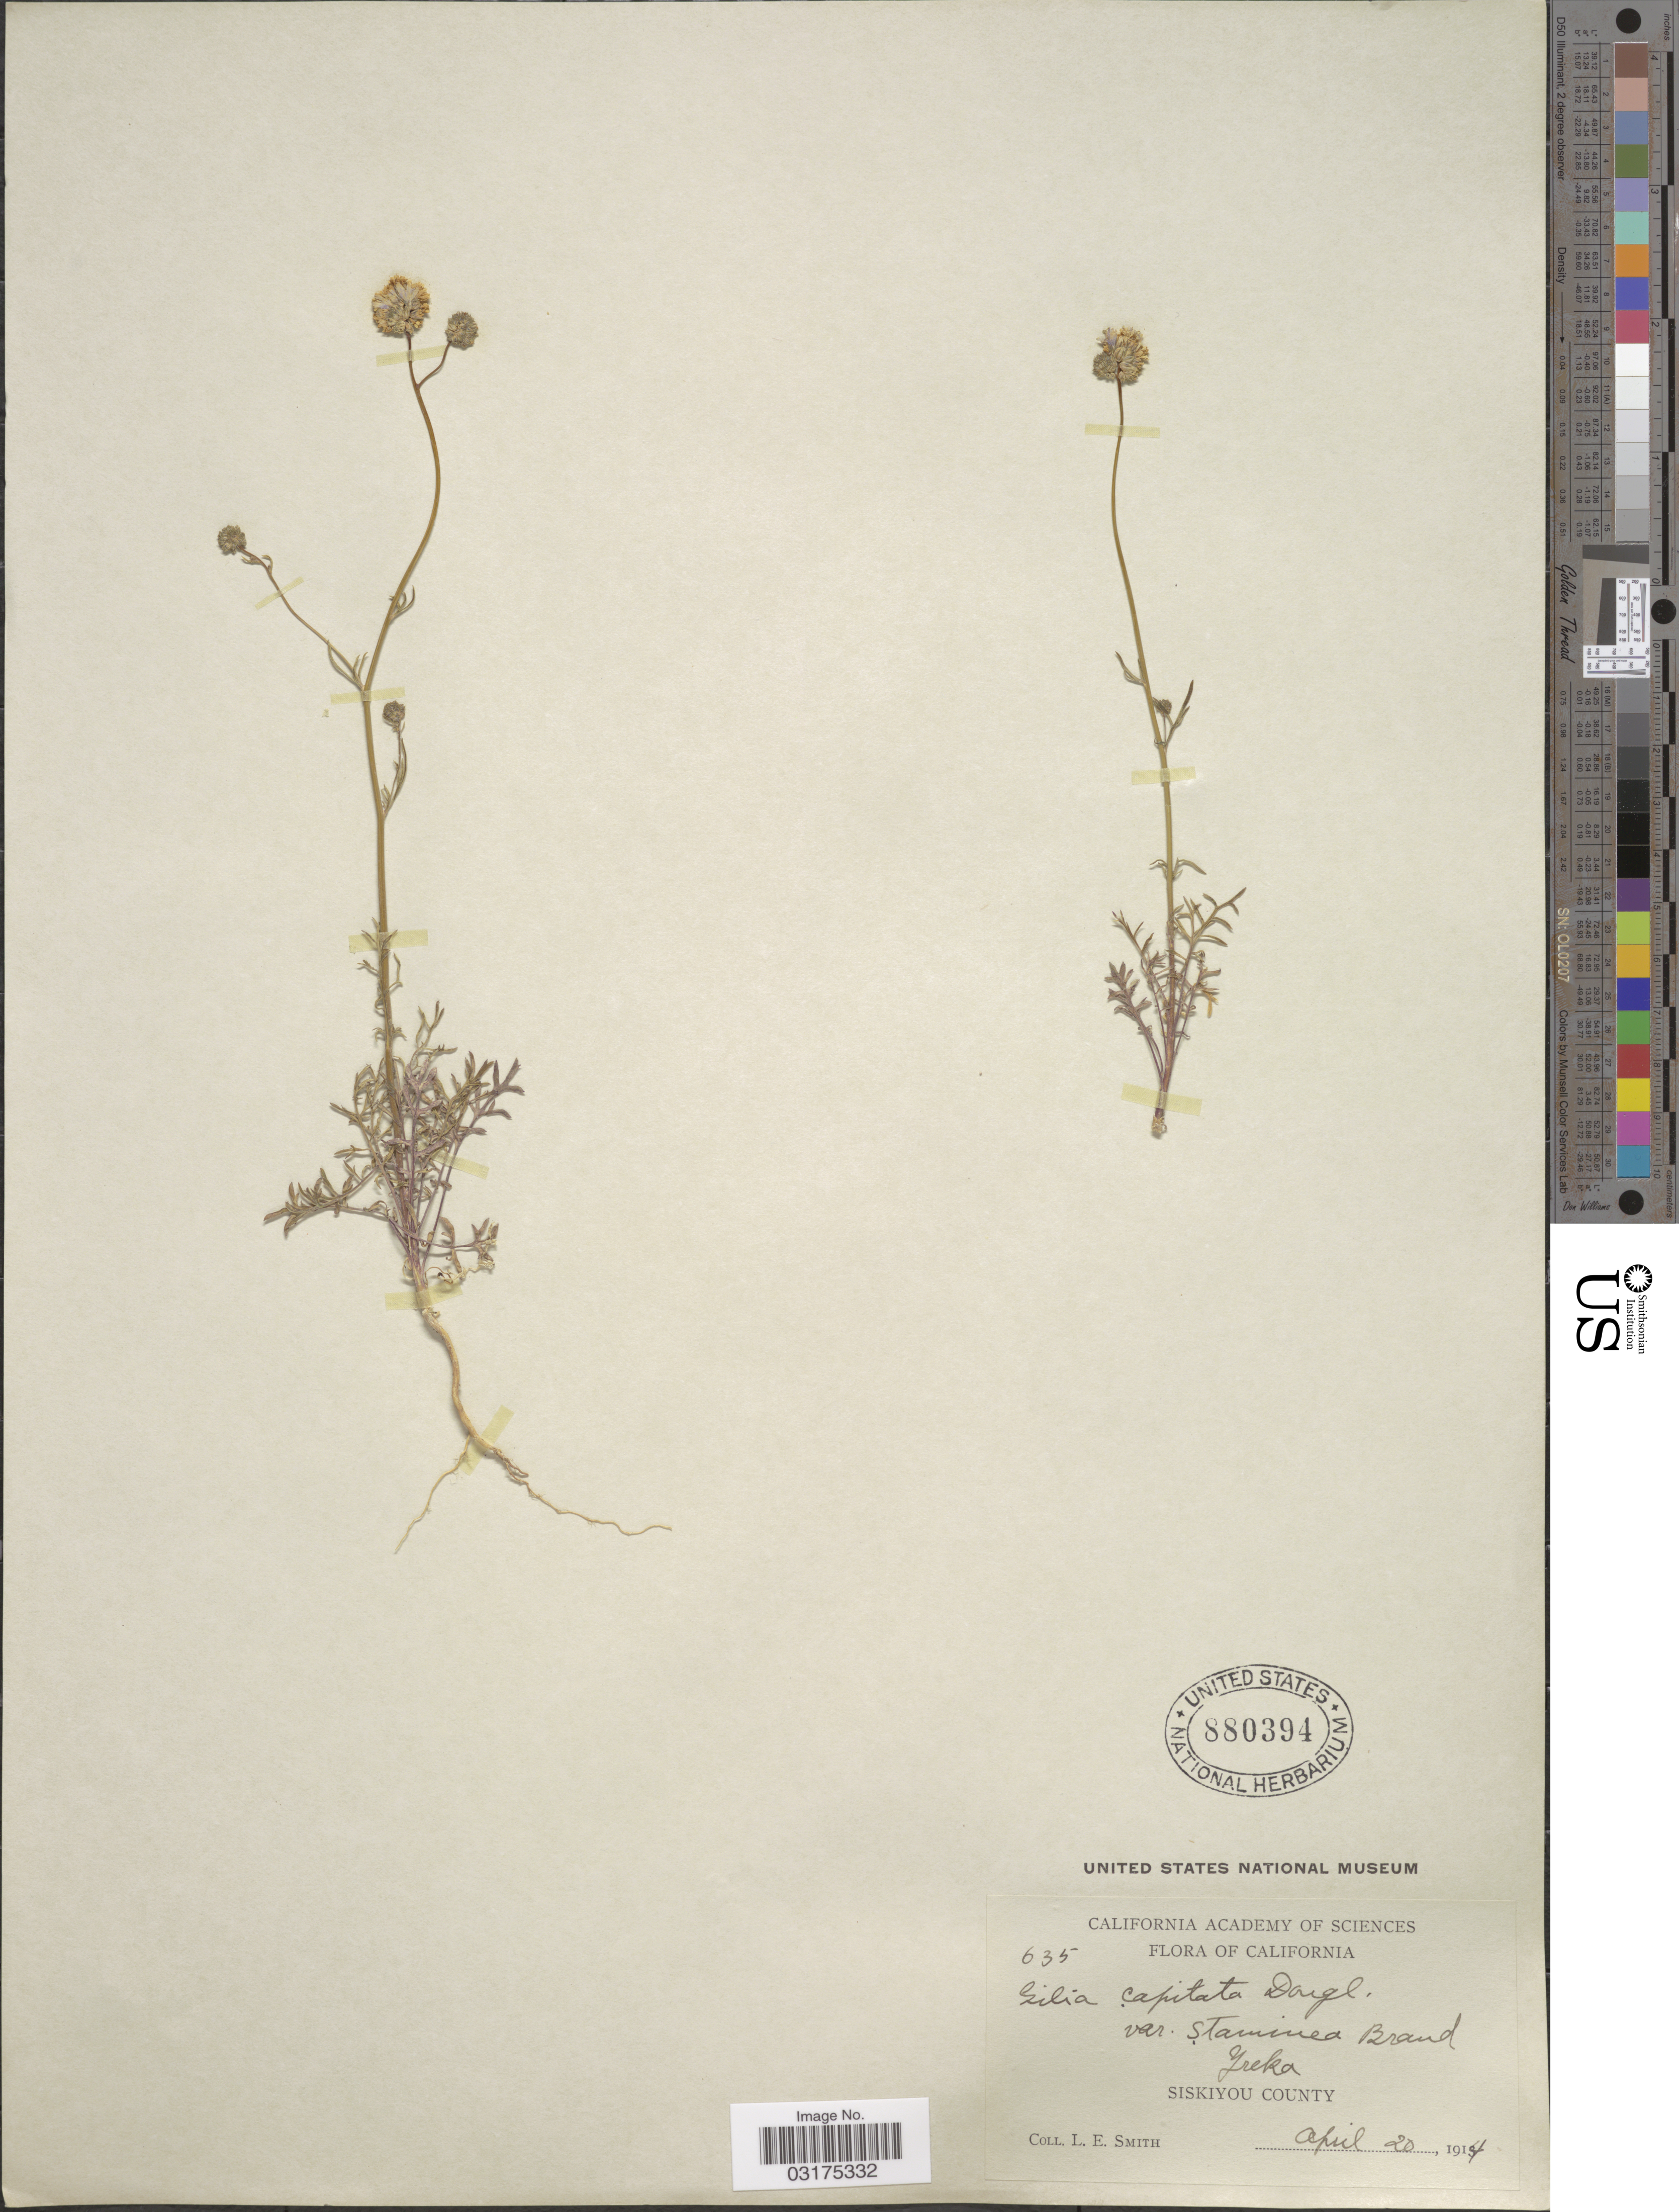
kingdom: Plantae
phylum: Tracheophyta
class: Magnoliopsida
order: Ericales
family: Polemoniaceae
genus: Gilia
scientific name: Gilia capitata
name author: Sims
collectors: L. E. Smith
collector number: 635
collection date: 1914-04-20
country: United States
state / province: California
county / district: Siskiyou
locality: Siskiyou County, Yreka.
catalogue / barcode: US 880394